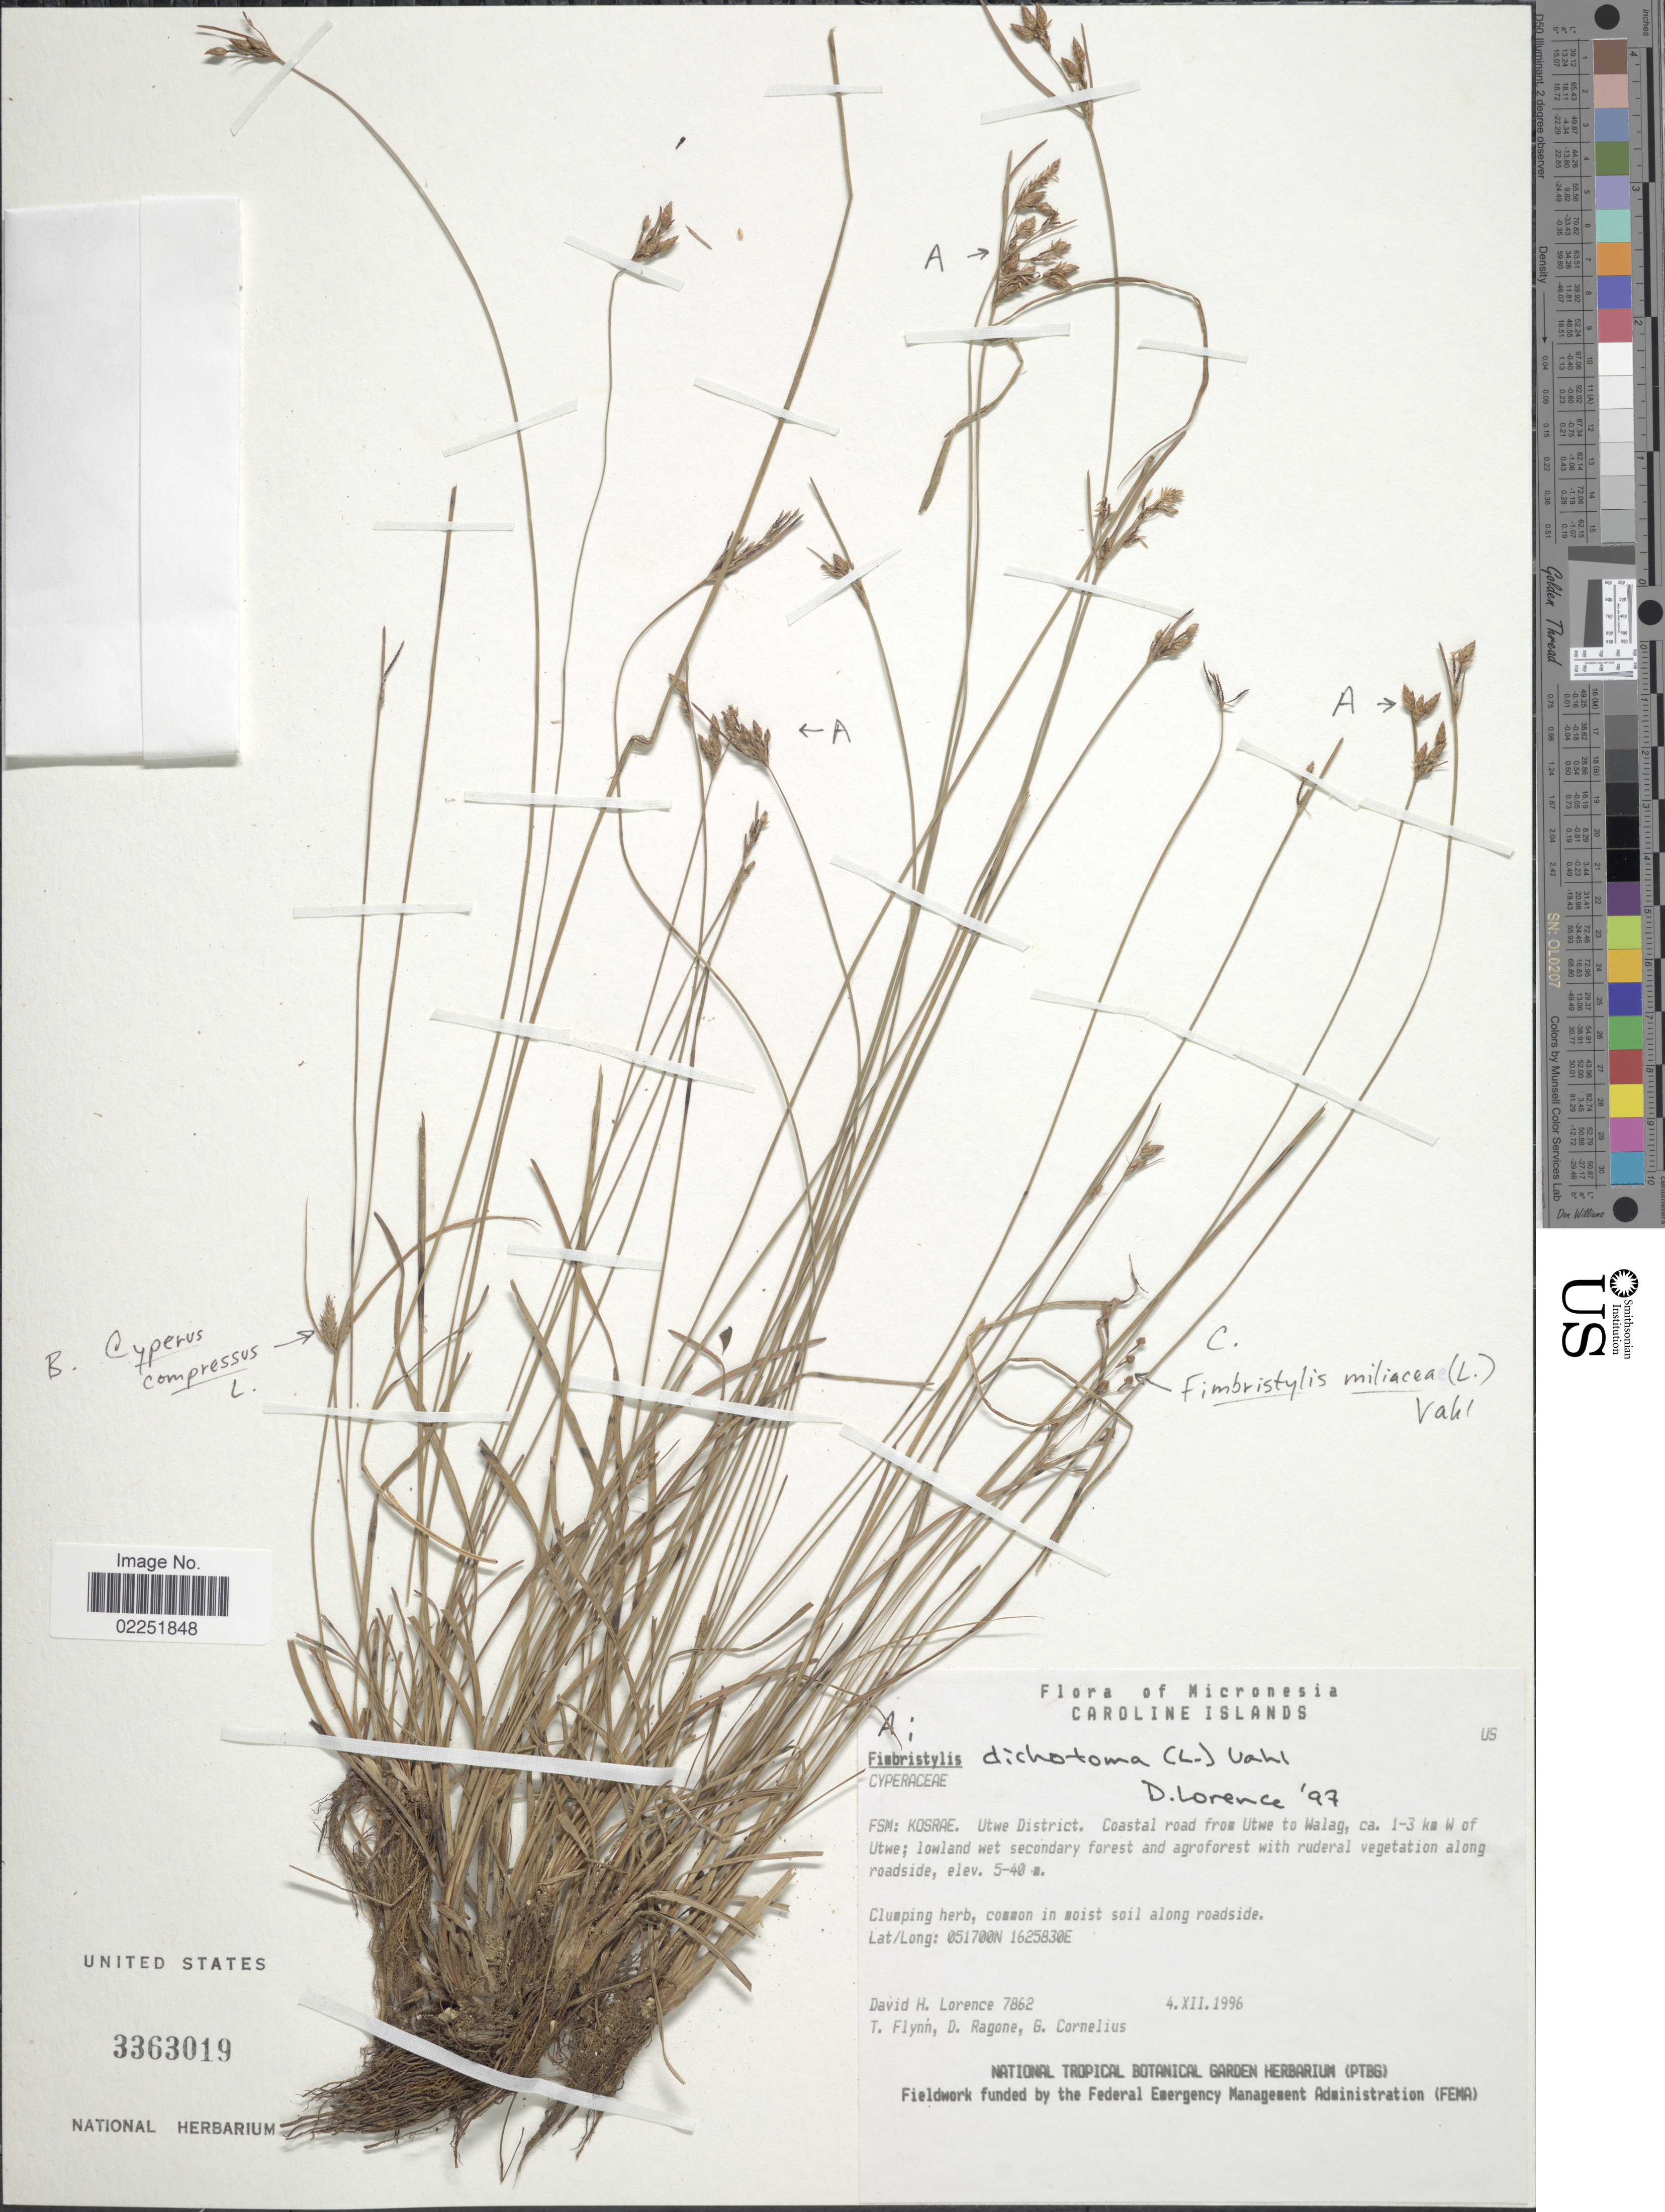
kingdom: Plantae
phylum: Tracheophyta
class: Liliopsida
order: Poales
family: Cyperaceae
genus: Fimbristylis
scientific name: Fimbristylis dichotoma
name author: (L.) Vahl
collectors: D. Lorence, T. Flynn, D. Ragone & G. Cornelius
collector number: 7862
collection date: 1996-12-04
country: Micronesia, Federated States of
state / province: Kosrae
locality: Utwe District. Coastal road from Utwe to Walag, ca. 1-3 km W of Utwe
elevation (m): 5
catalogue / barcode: US 3363019